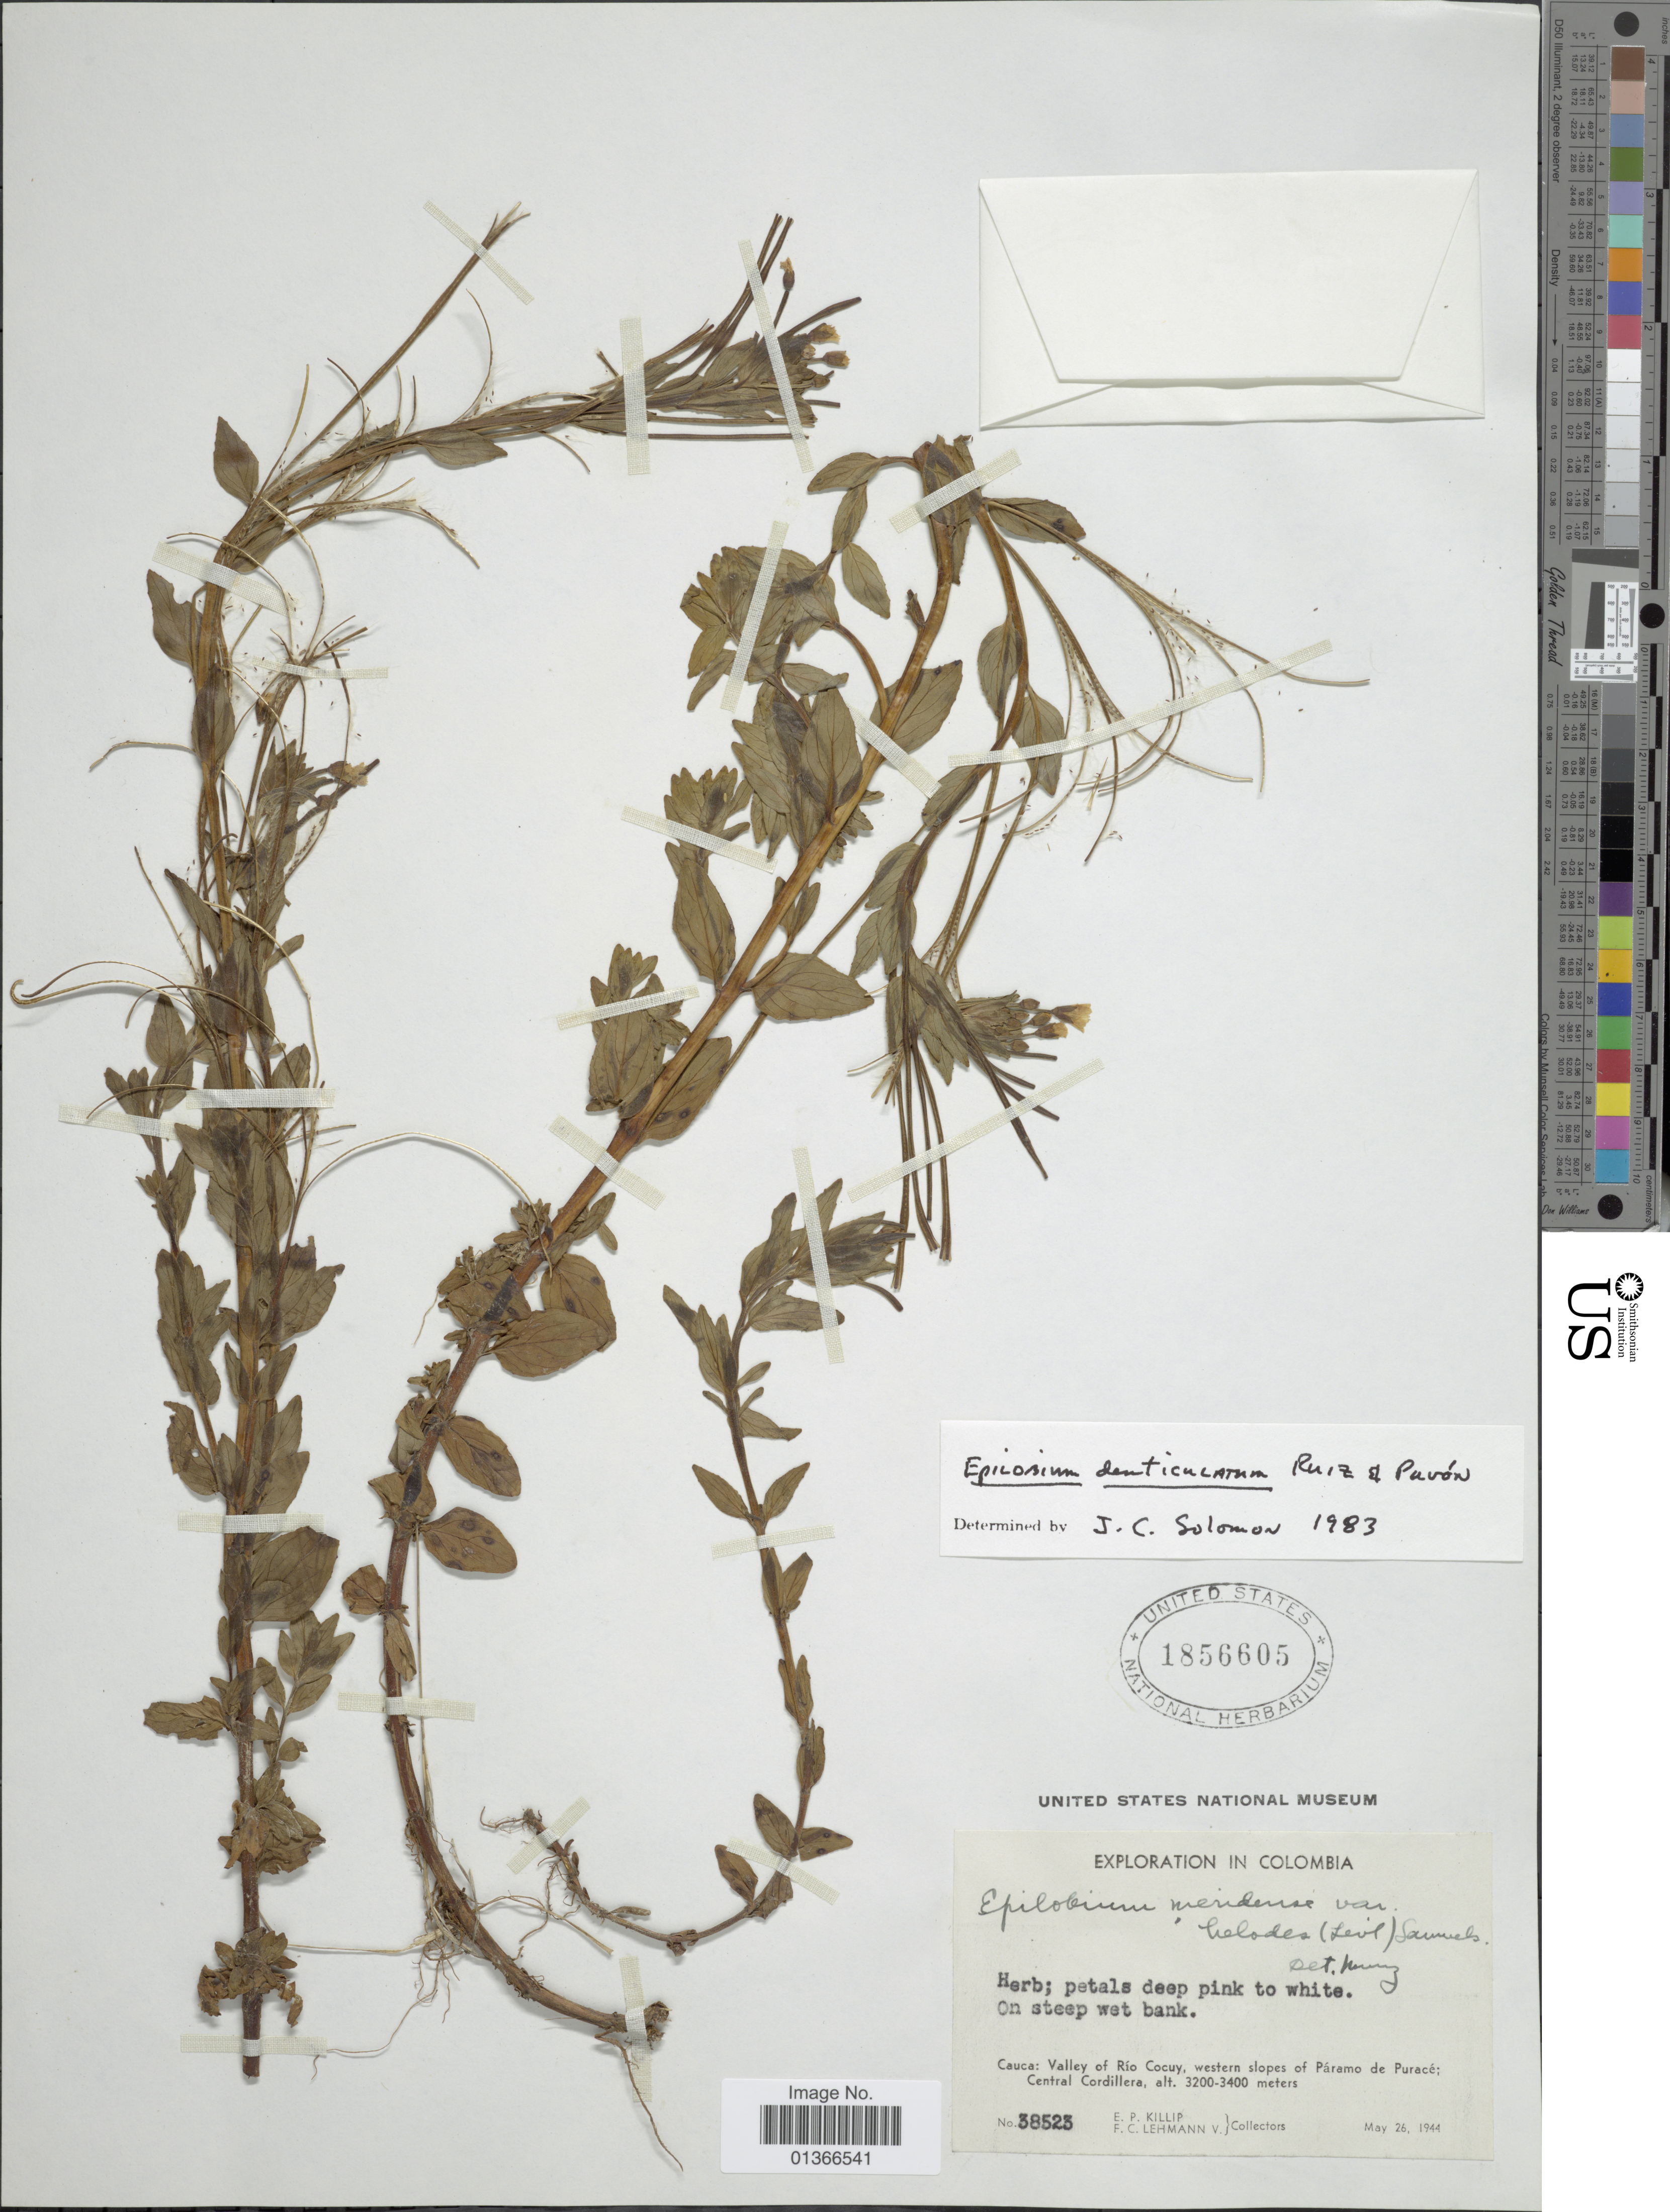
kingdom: Plantae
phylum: Tracheophyta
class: Magnoliopsida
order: Myrtales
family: Onagraceae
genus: Epilobium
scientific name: Epilobium denticulatum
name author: Ruiz & Pav.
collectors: E. P. Killip & F. Lehmann v.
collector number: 38523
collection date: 1944-05-26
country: Colombia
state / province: Cauca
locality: Valley of Río Cocuy, western slopes of Páramo de Purac; Central Cordillera.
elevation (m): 3200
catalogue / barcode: US 1856605